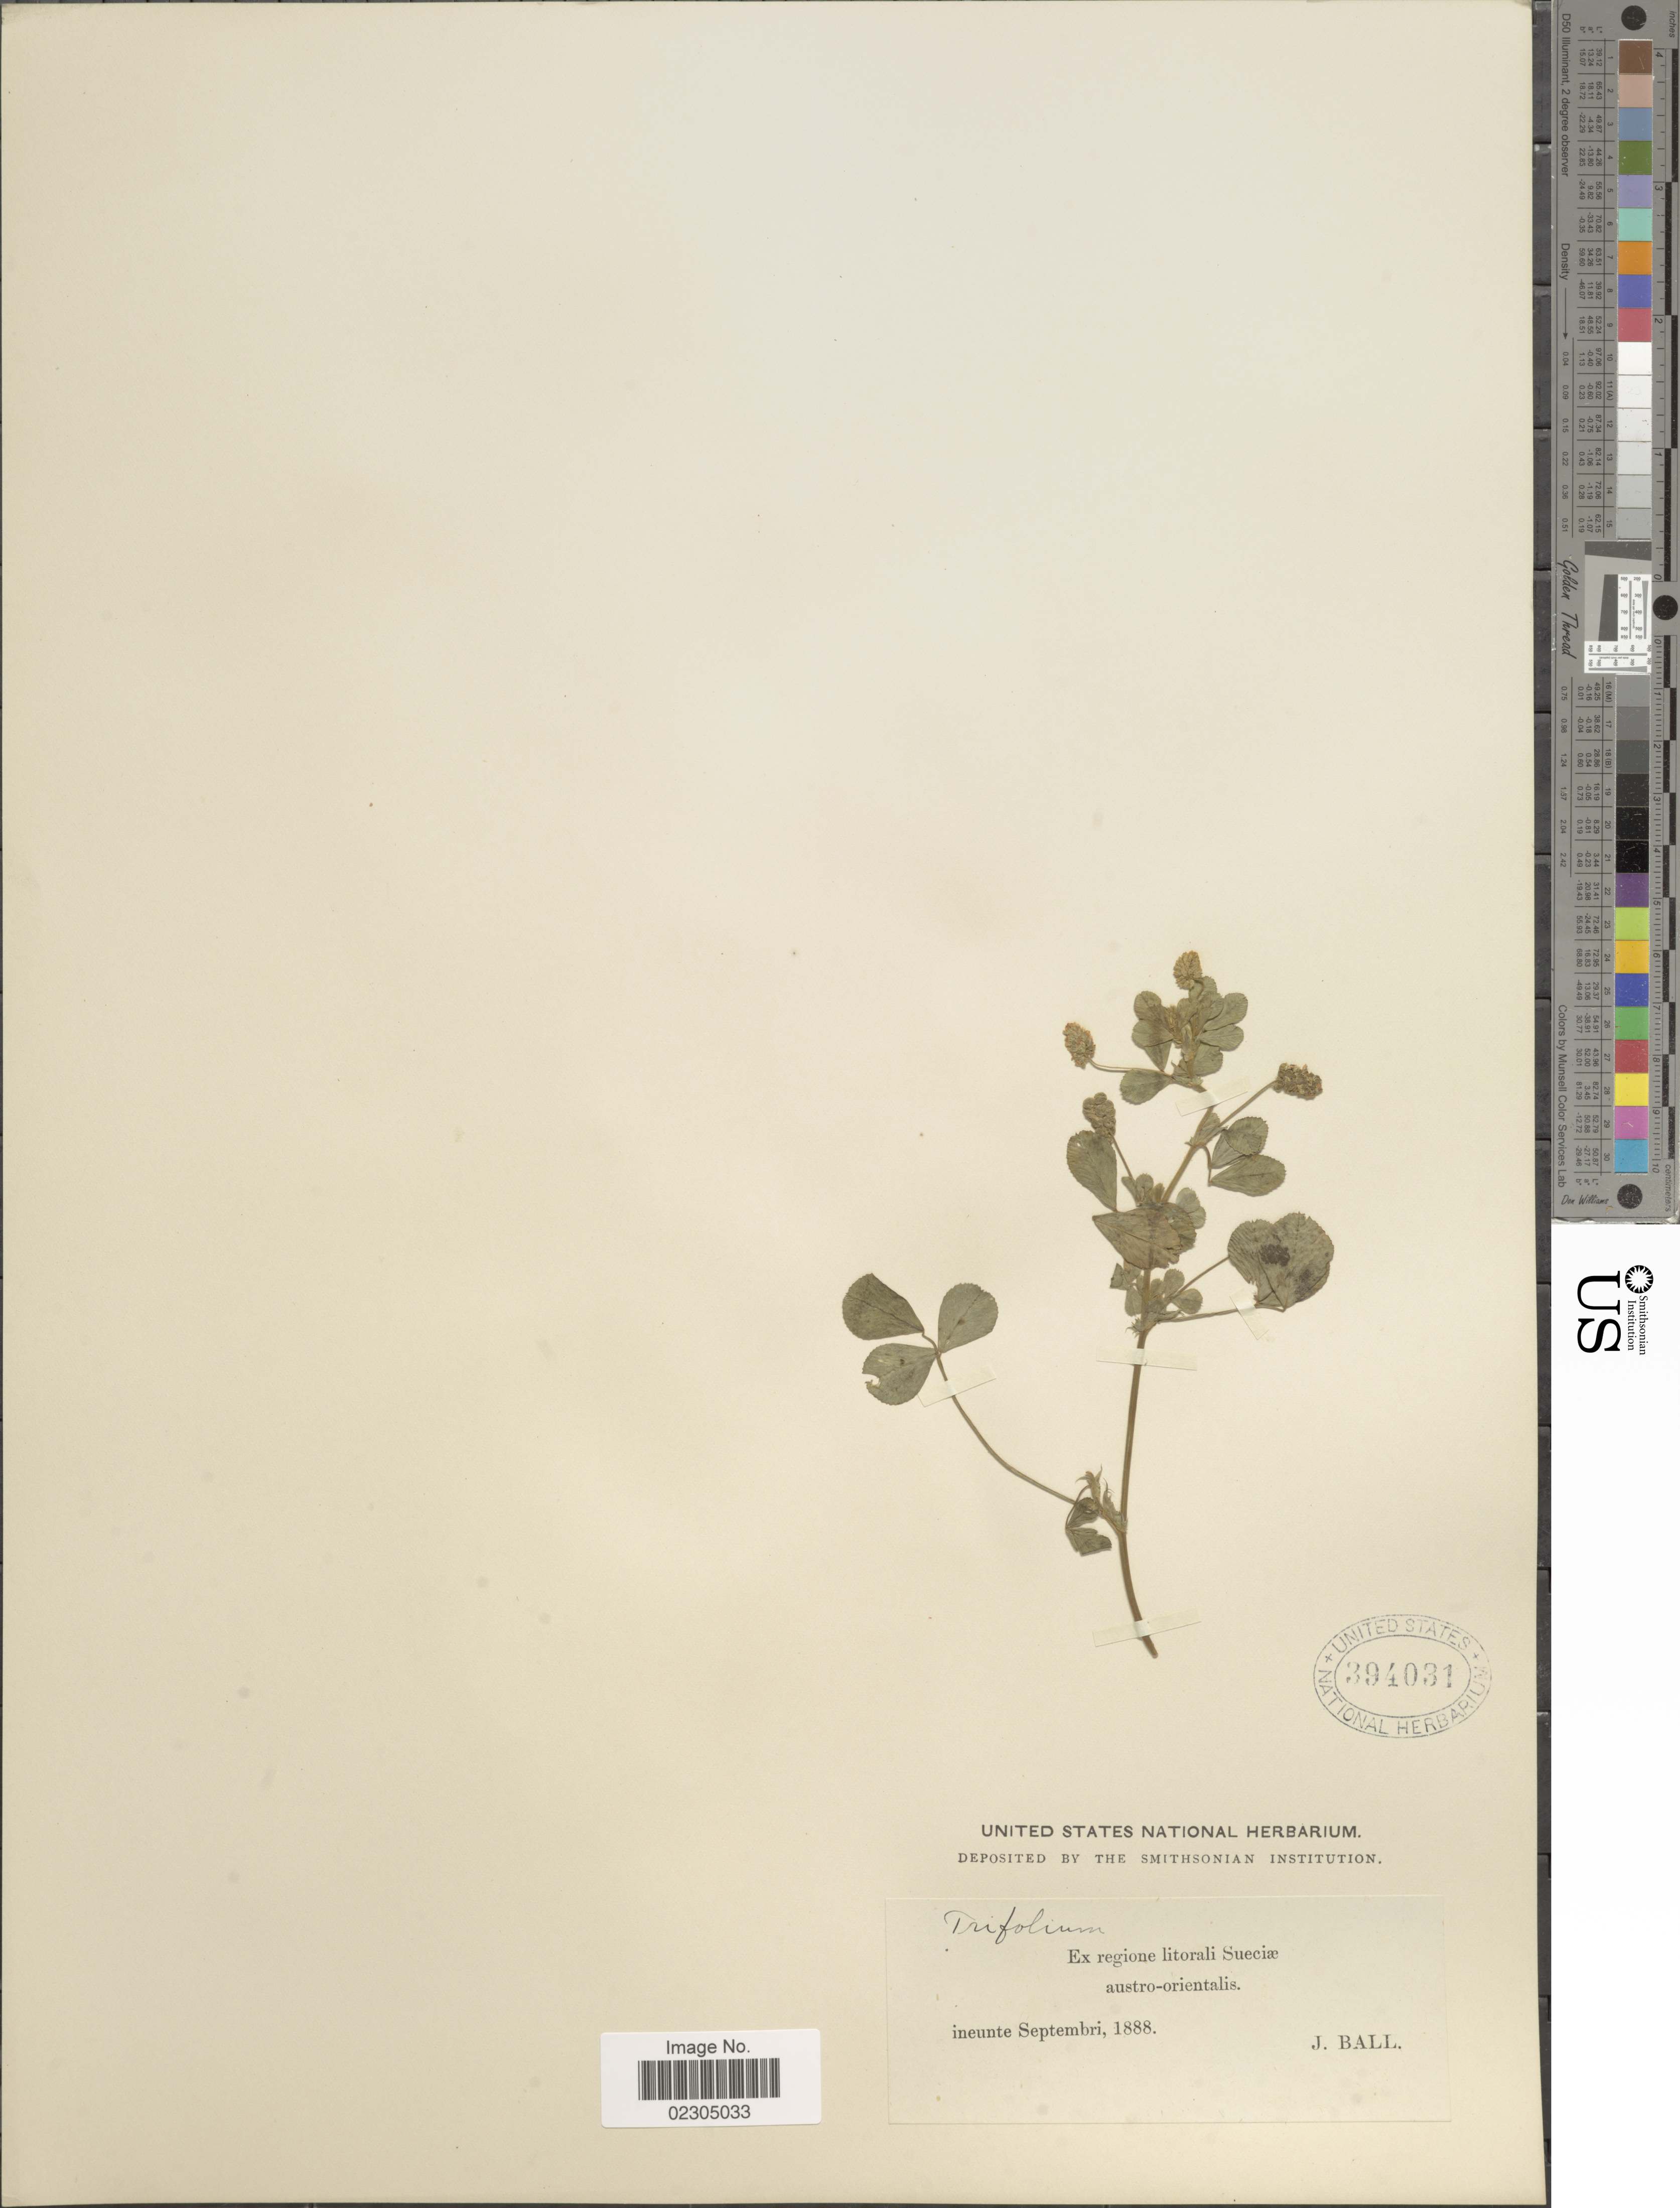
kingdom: Plantae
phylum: Tracheophyta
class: Magnoliopsida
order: Fabales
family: Fabaceae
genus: Trifolium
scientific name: Trifolium sp.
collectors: J. Ball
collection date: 1888-09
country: Sweden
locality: Ex regione litoali Sueciae austro-orientalis.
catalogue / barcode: US 394031